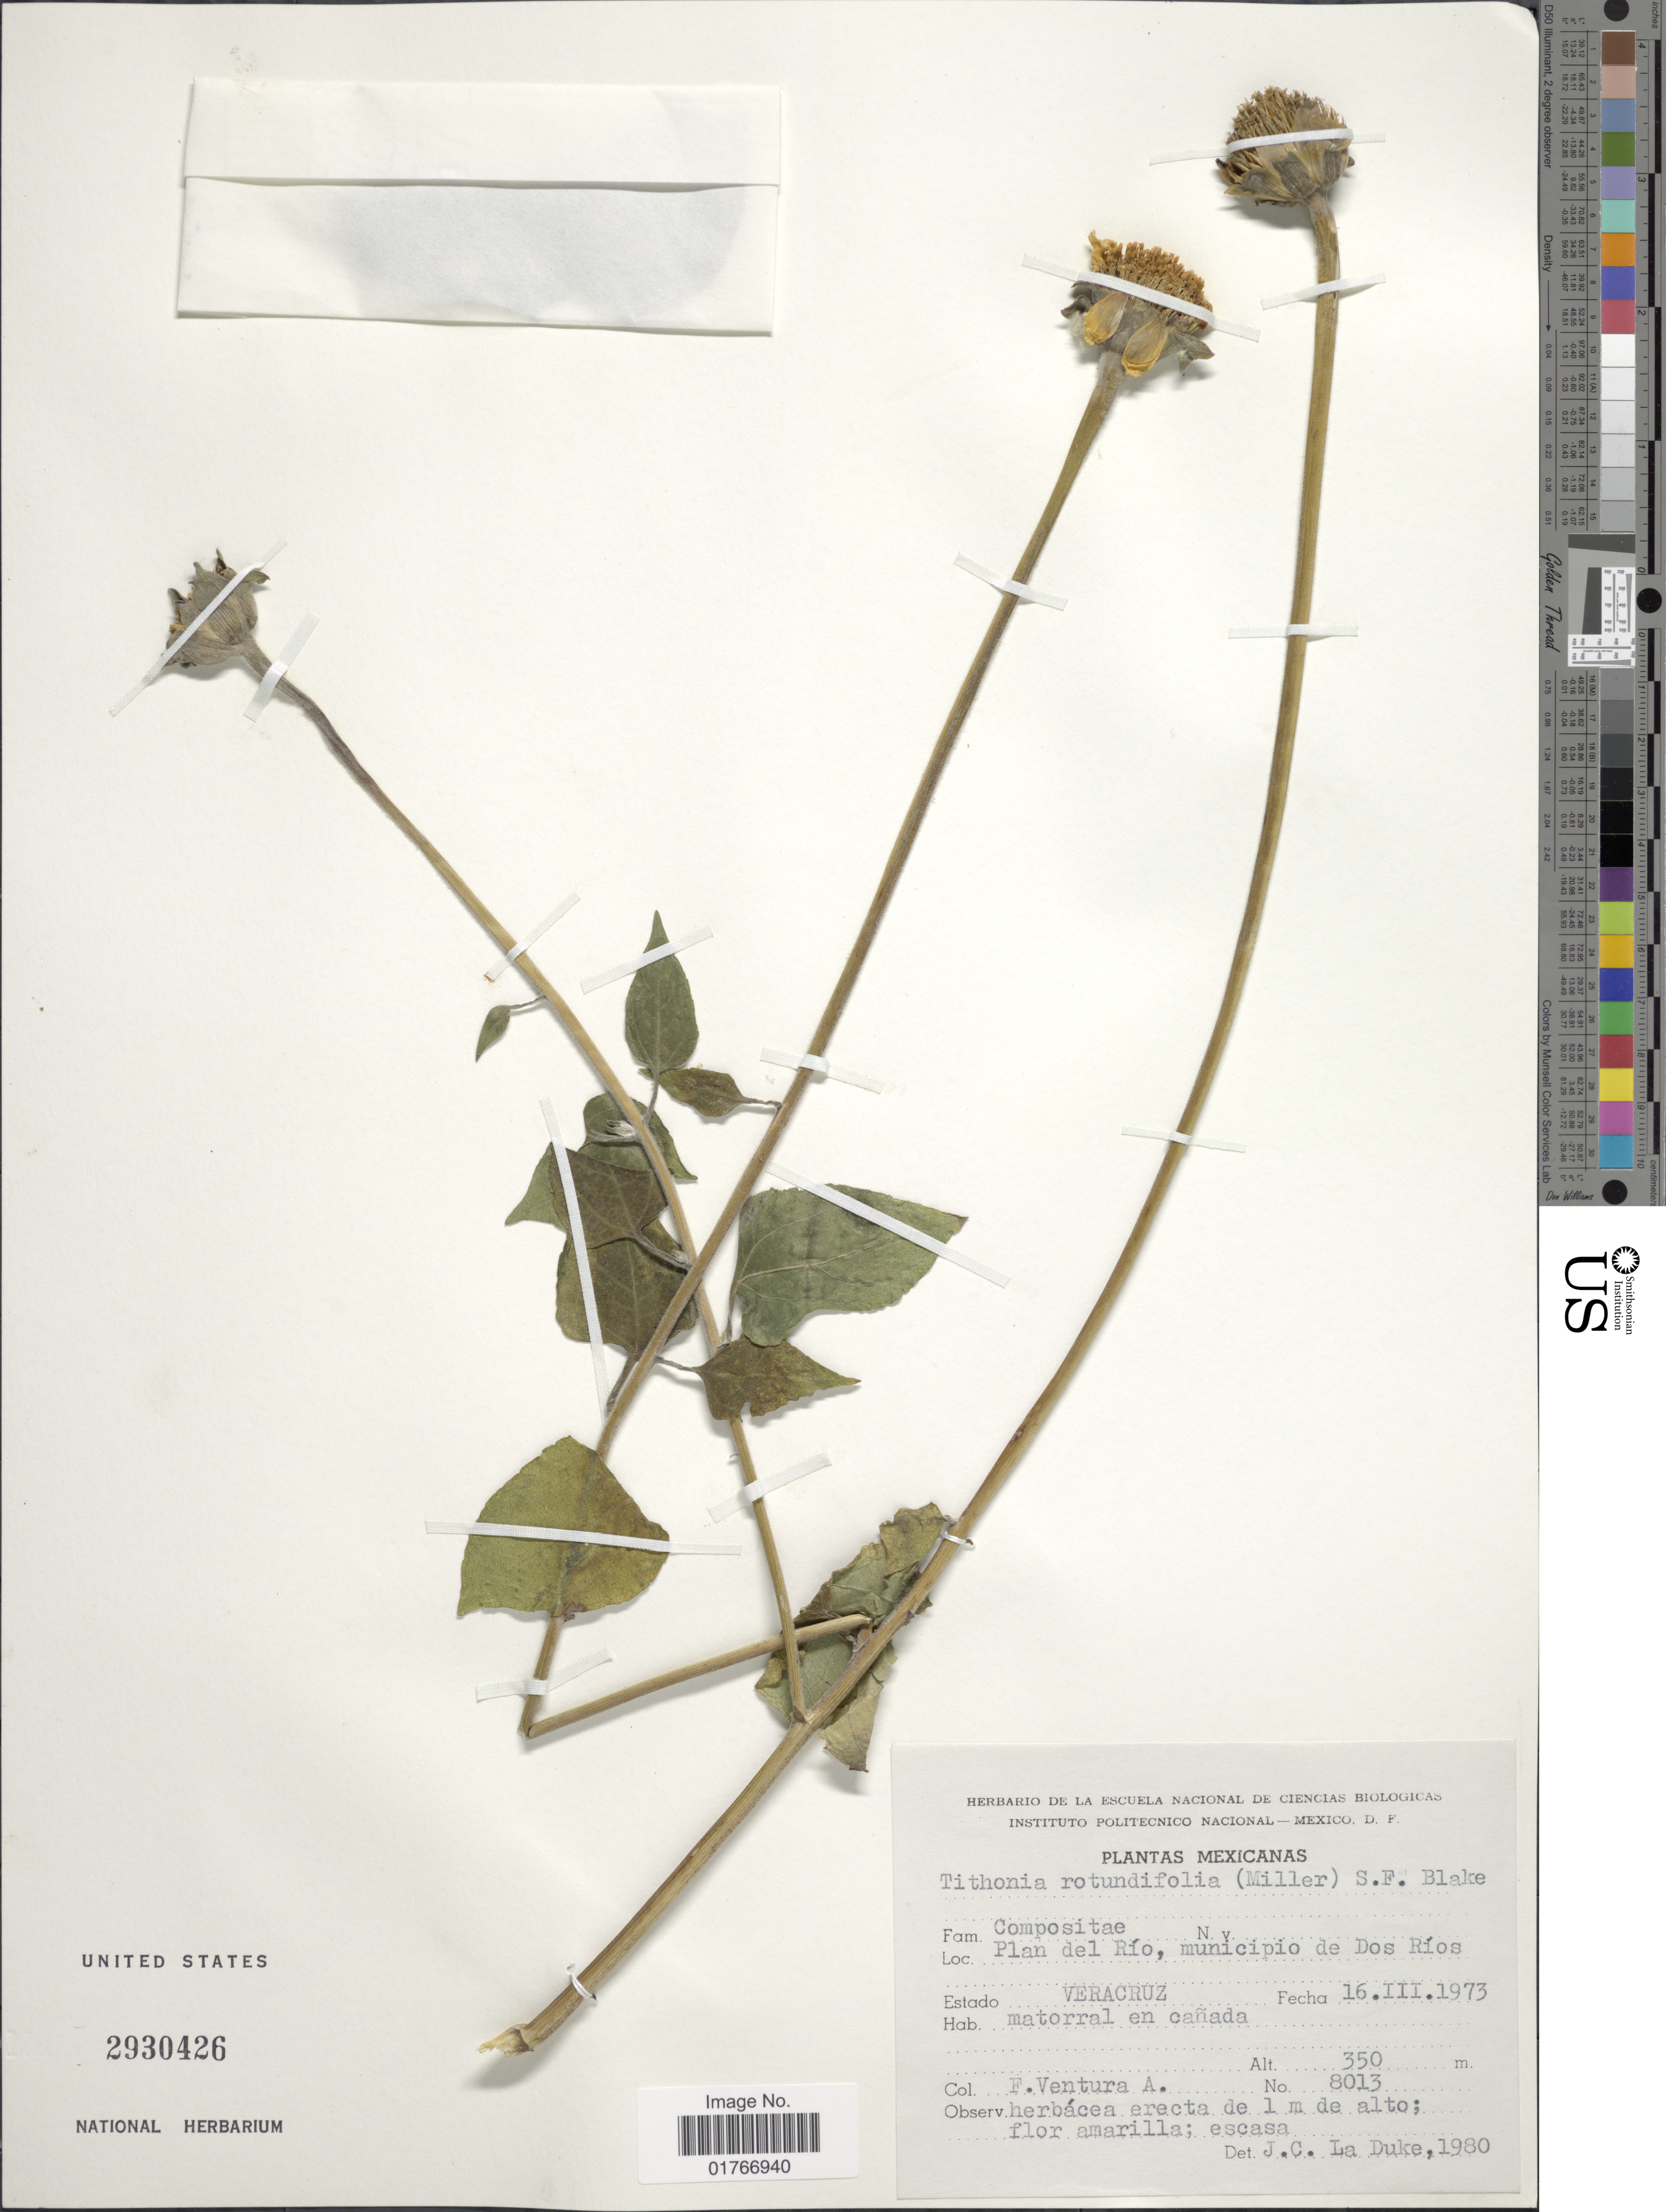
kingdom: Plantae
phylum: Tracheophyta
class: Magnoliopsida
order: Asterales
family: Asteraceae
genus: Tithonia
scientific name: Tithonia rotundifolia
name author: (Mill.) S.F. Blake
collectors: F. Ventura A.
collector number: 8013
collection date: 1973-03-16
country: Mexico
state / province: Veracruz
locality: Plan del Rio, municipio de Dos Rios, Estado Veracruz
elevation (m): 350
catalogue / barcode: US 2930426